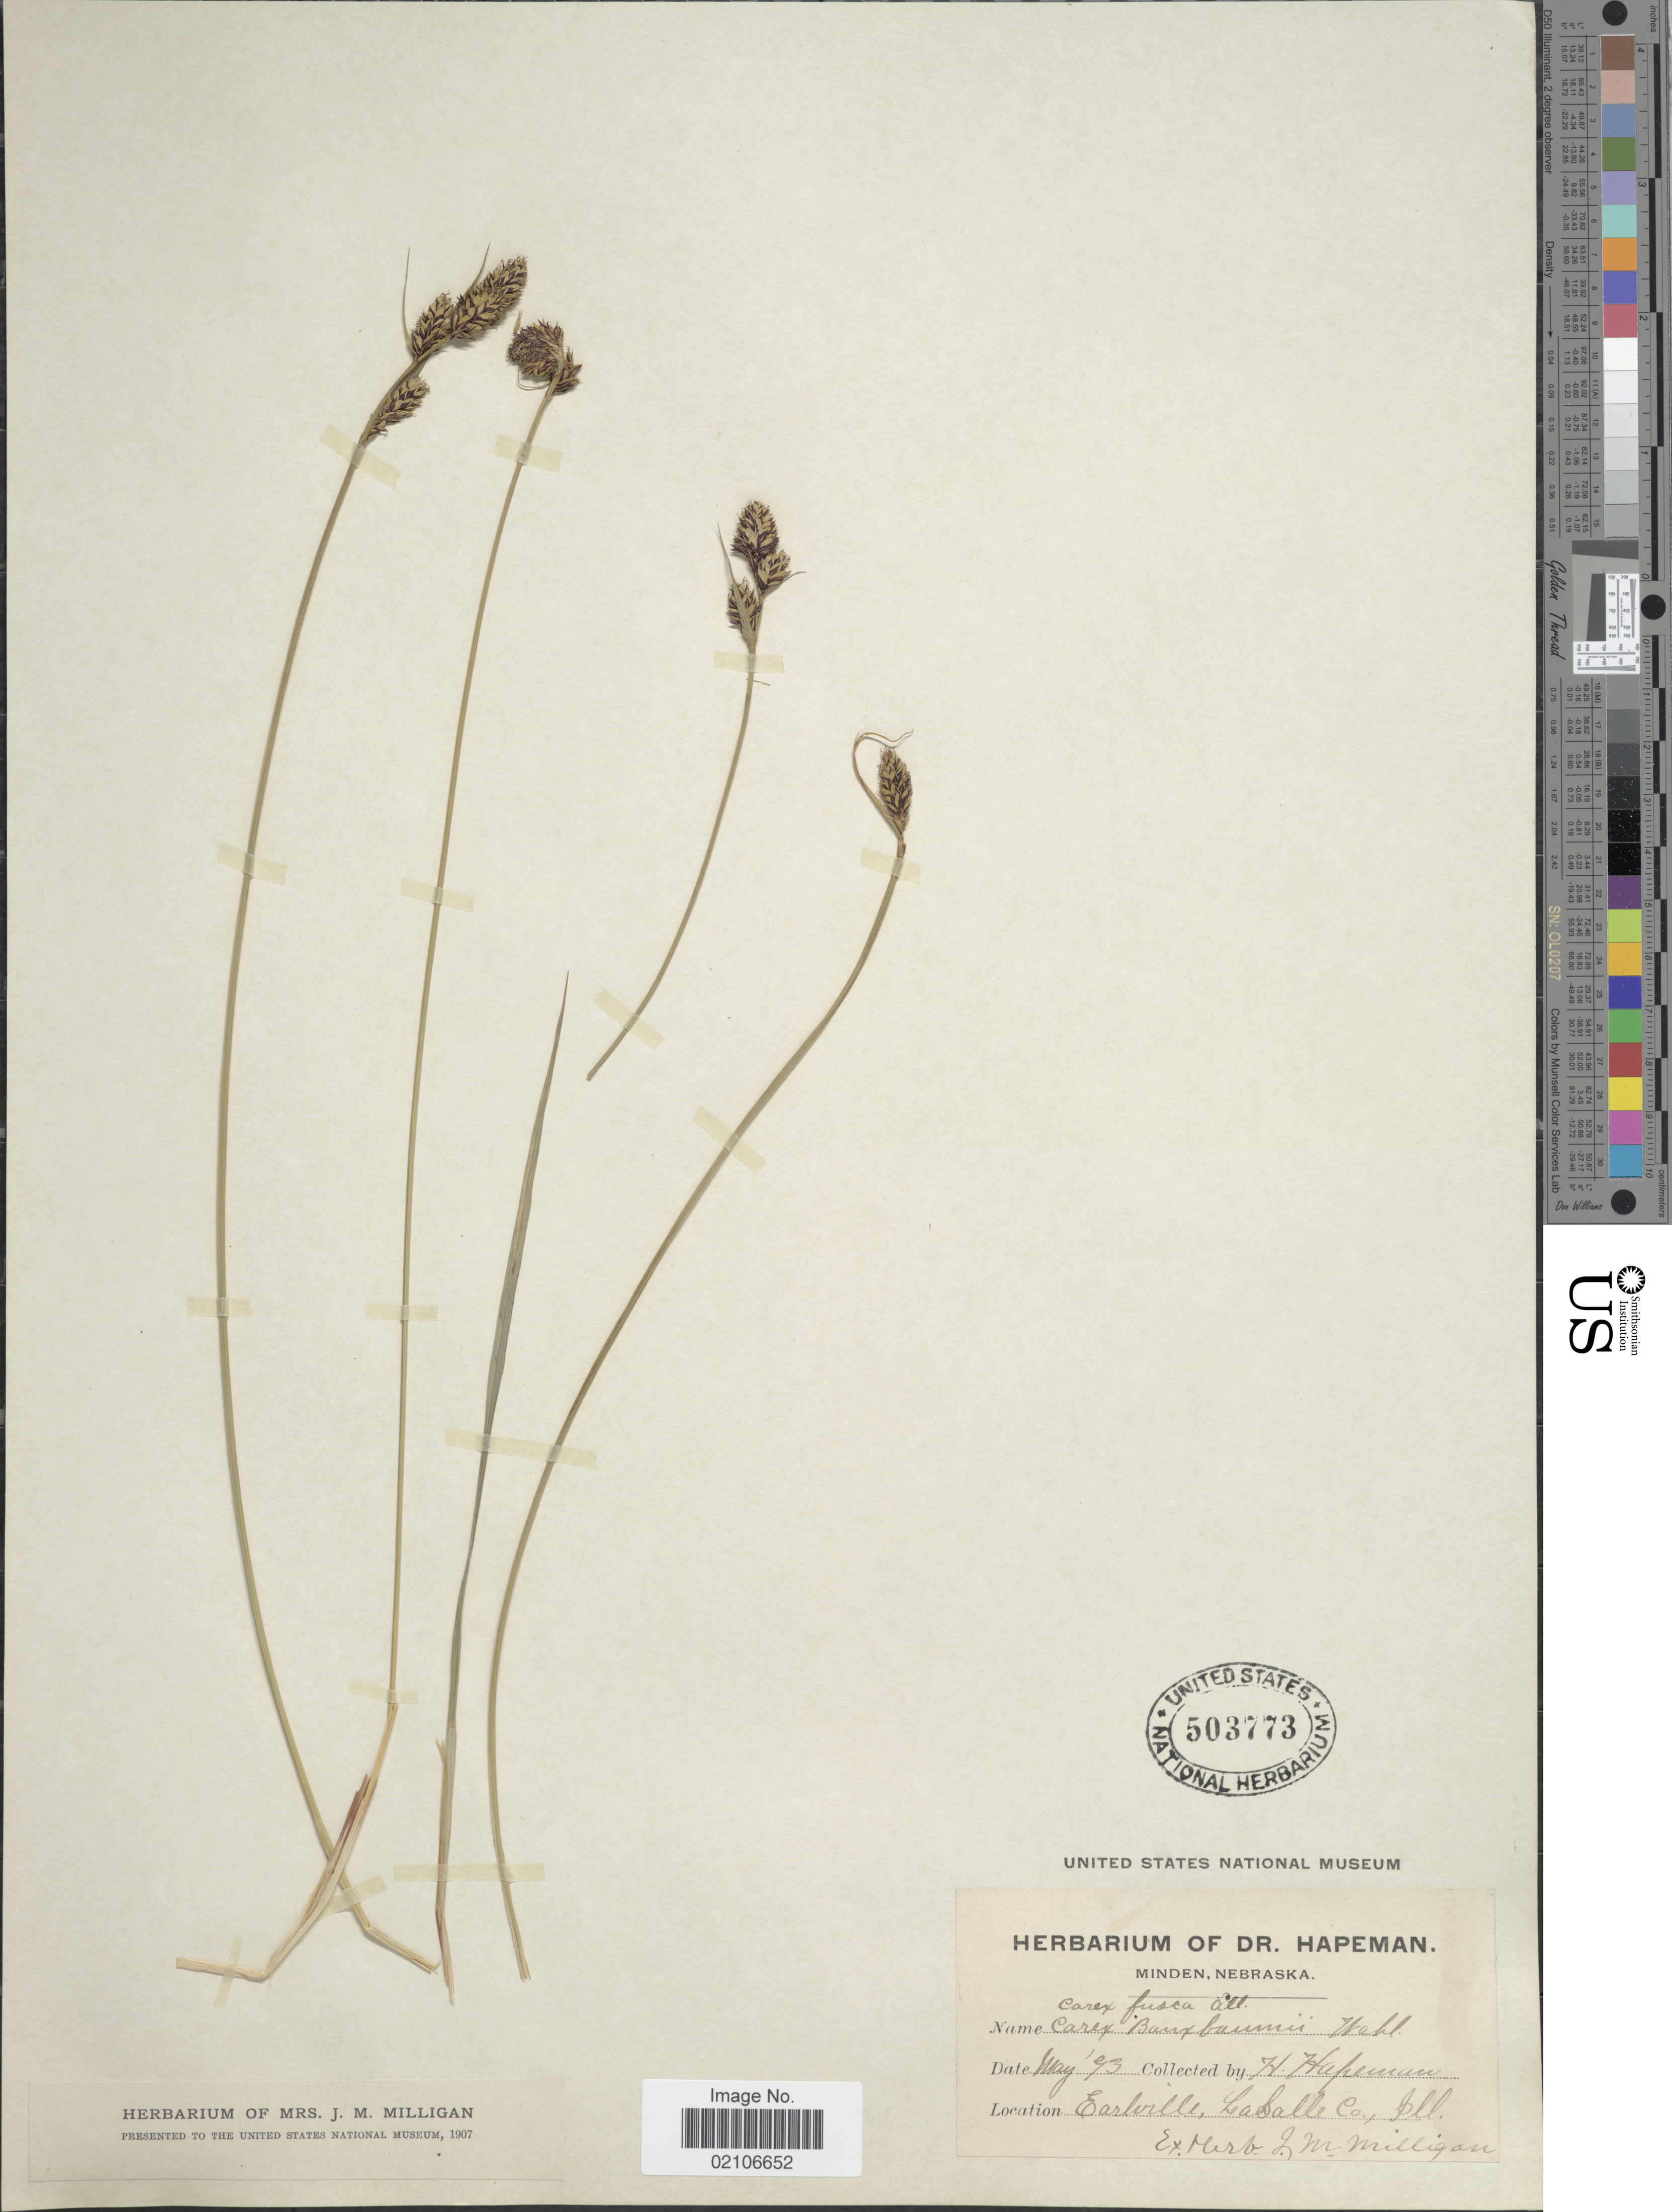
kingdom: Plantae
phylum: Tracheophyta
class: Liliopsida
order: Poales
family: Cyperaceae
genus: Carex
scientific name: Carex buxbaumii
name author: Wahlenb.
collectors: H. Hapeman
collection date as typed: Transcribed d/m/y: /5/93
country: United States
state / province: Illinois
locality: Earleville, LaSalle Co.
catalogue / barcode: US 503773